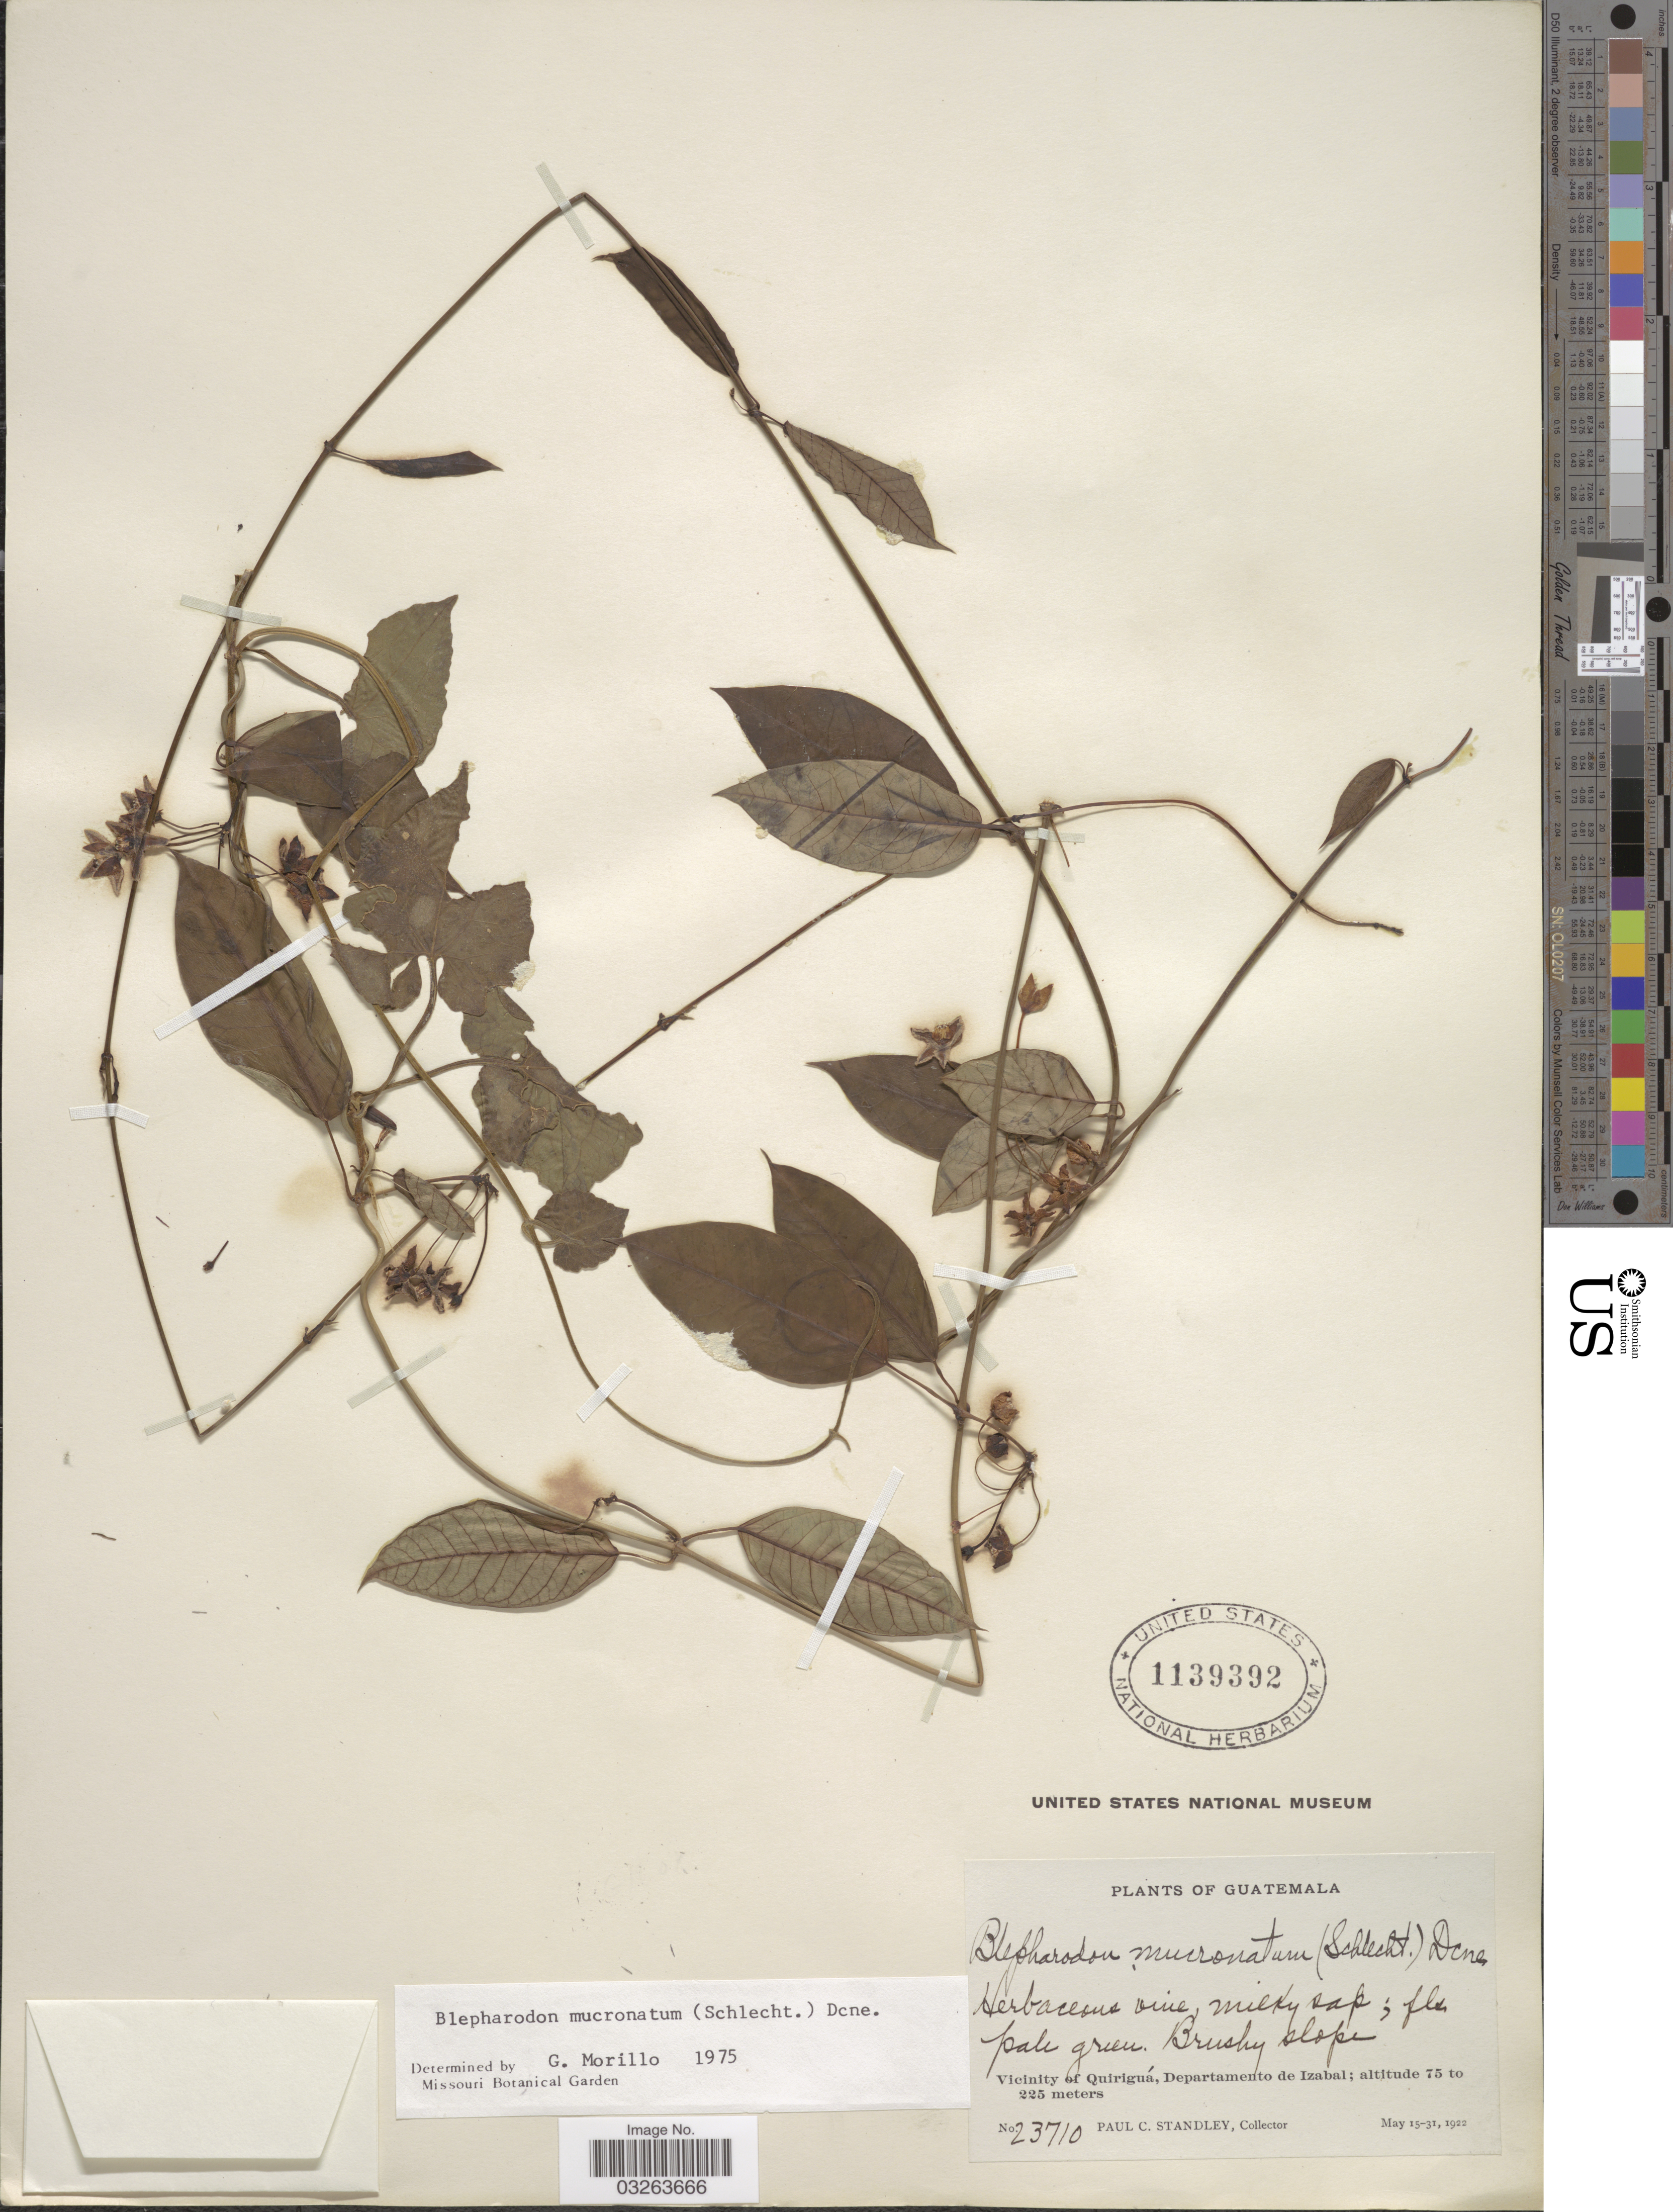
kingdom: Plantae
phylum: Tracheophyta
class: Magnoliopsida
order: Gentianales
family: Apocynaceae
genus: Blepharodon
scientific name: Blepharodon mucronatum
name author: (Schltdl.) Decne.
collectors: P. C. Standley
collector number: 23710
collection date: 1922-05-15/1922-05-31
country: Guatemala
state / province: Izabal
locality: Vicinity of Quiriguá, Departamento de Izabal.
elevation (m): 75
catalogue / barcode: US 1139392